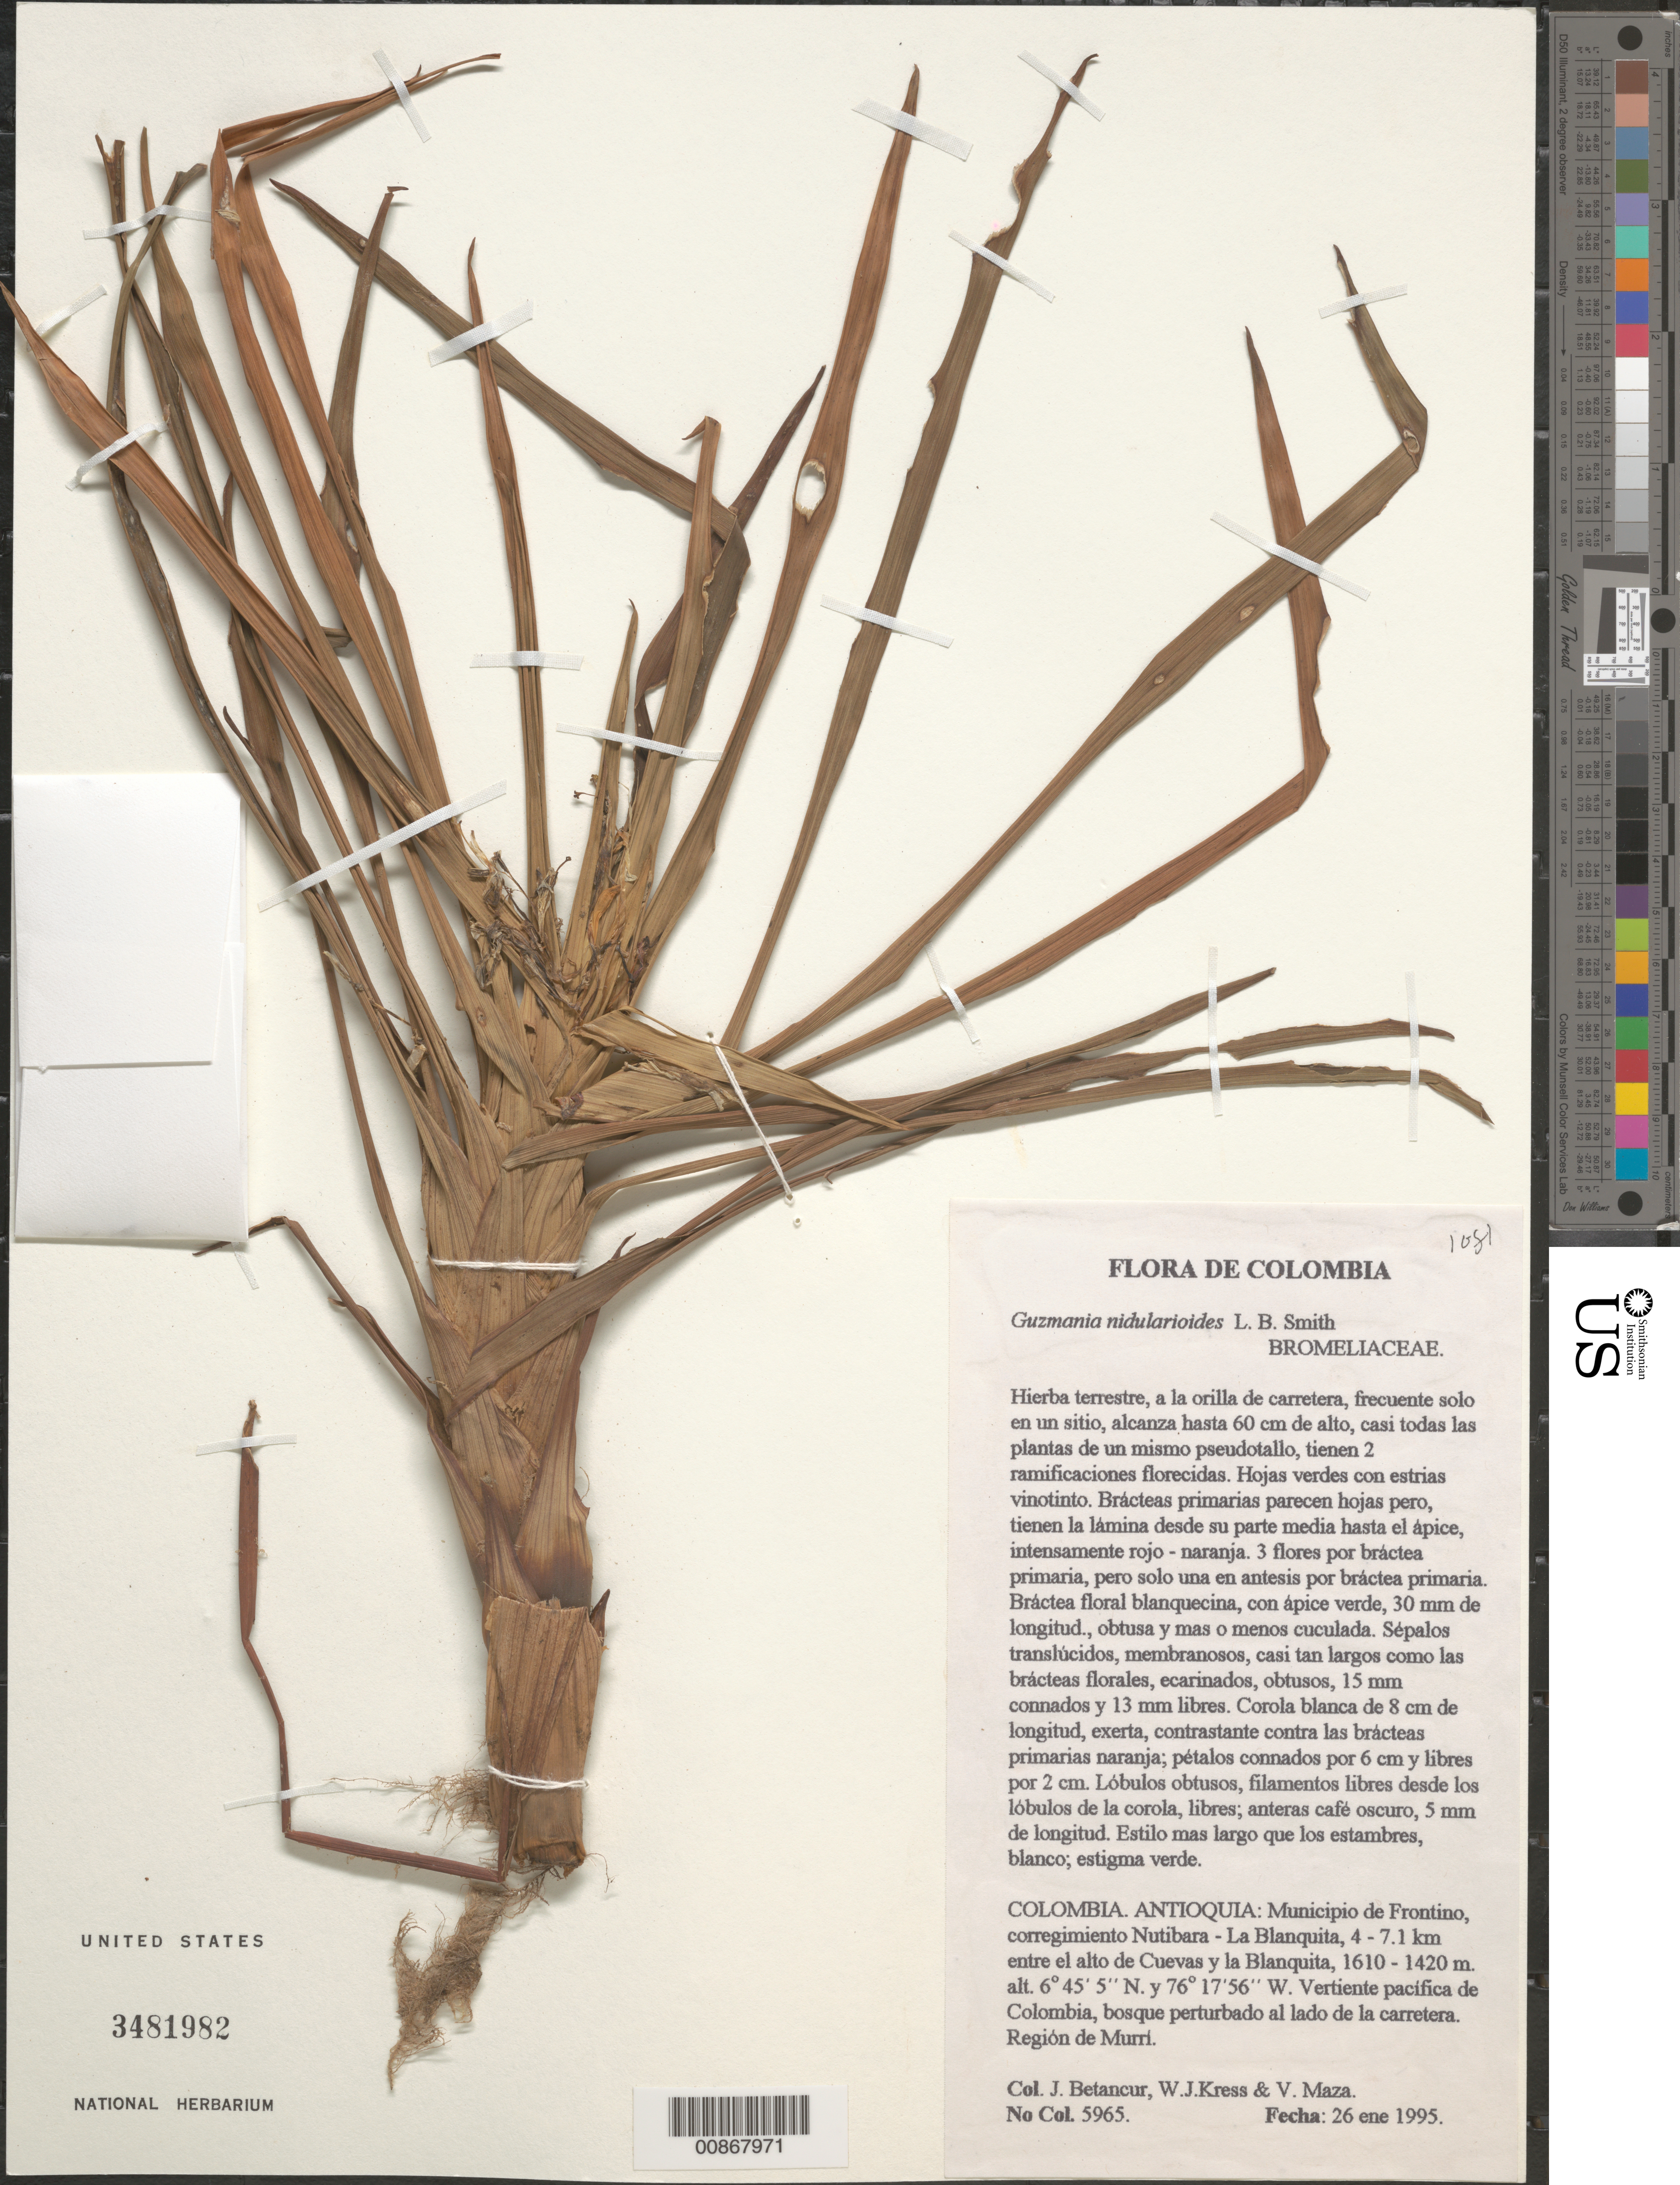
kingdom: Plantae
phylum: Tracheophyta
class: Liliopsida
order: Poales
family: Bromeliaceae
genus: Guzmania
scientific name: Guzmania nidularioides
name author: L.B. Sm. & Read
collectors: J. C. Betancur, W. J. Kress & V. Maza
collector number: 5965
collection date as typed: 26 Jan 1995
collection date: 1995-01-26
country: Colombia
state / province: Antioquia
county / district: Frontino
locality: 4 - 7.1 km entre el alto de Cuevas y la Blanquita.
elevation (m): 1420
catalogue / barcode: US 3481982